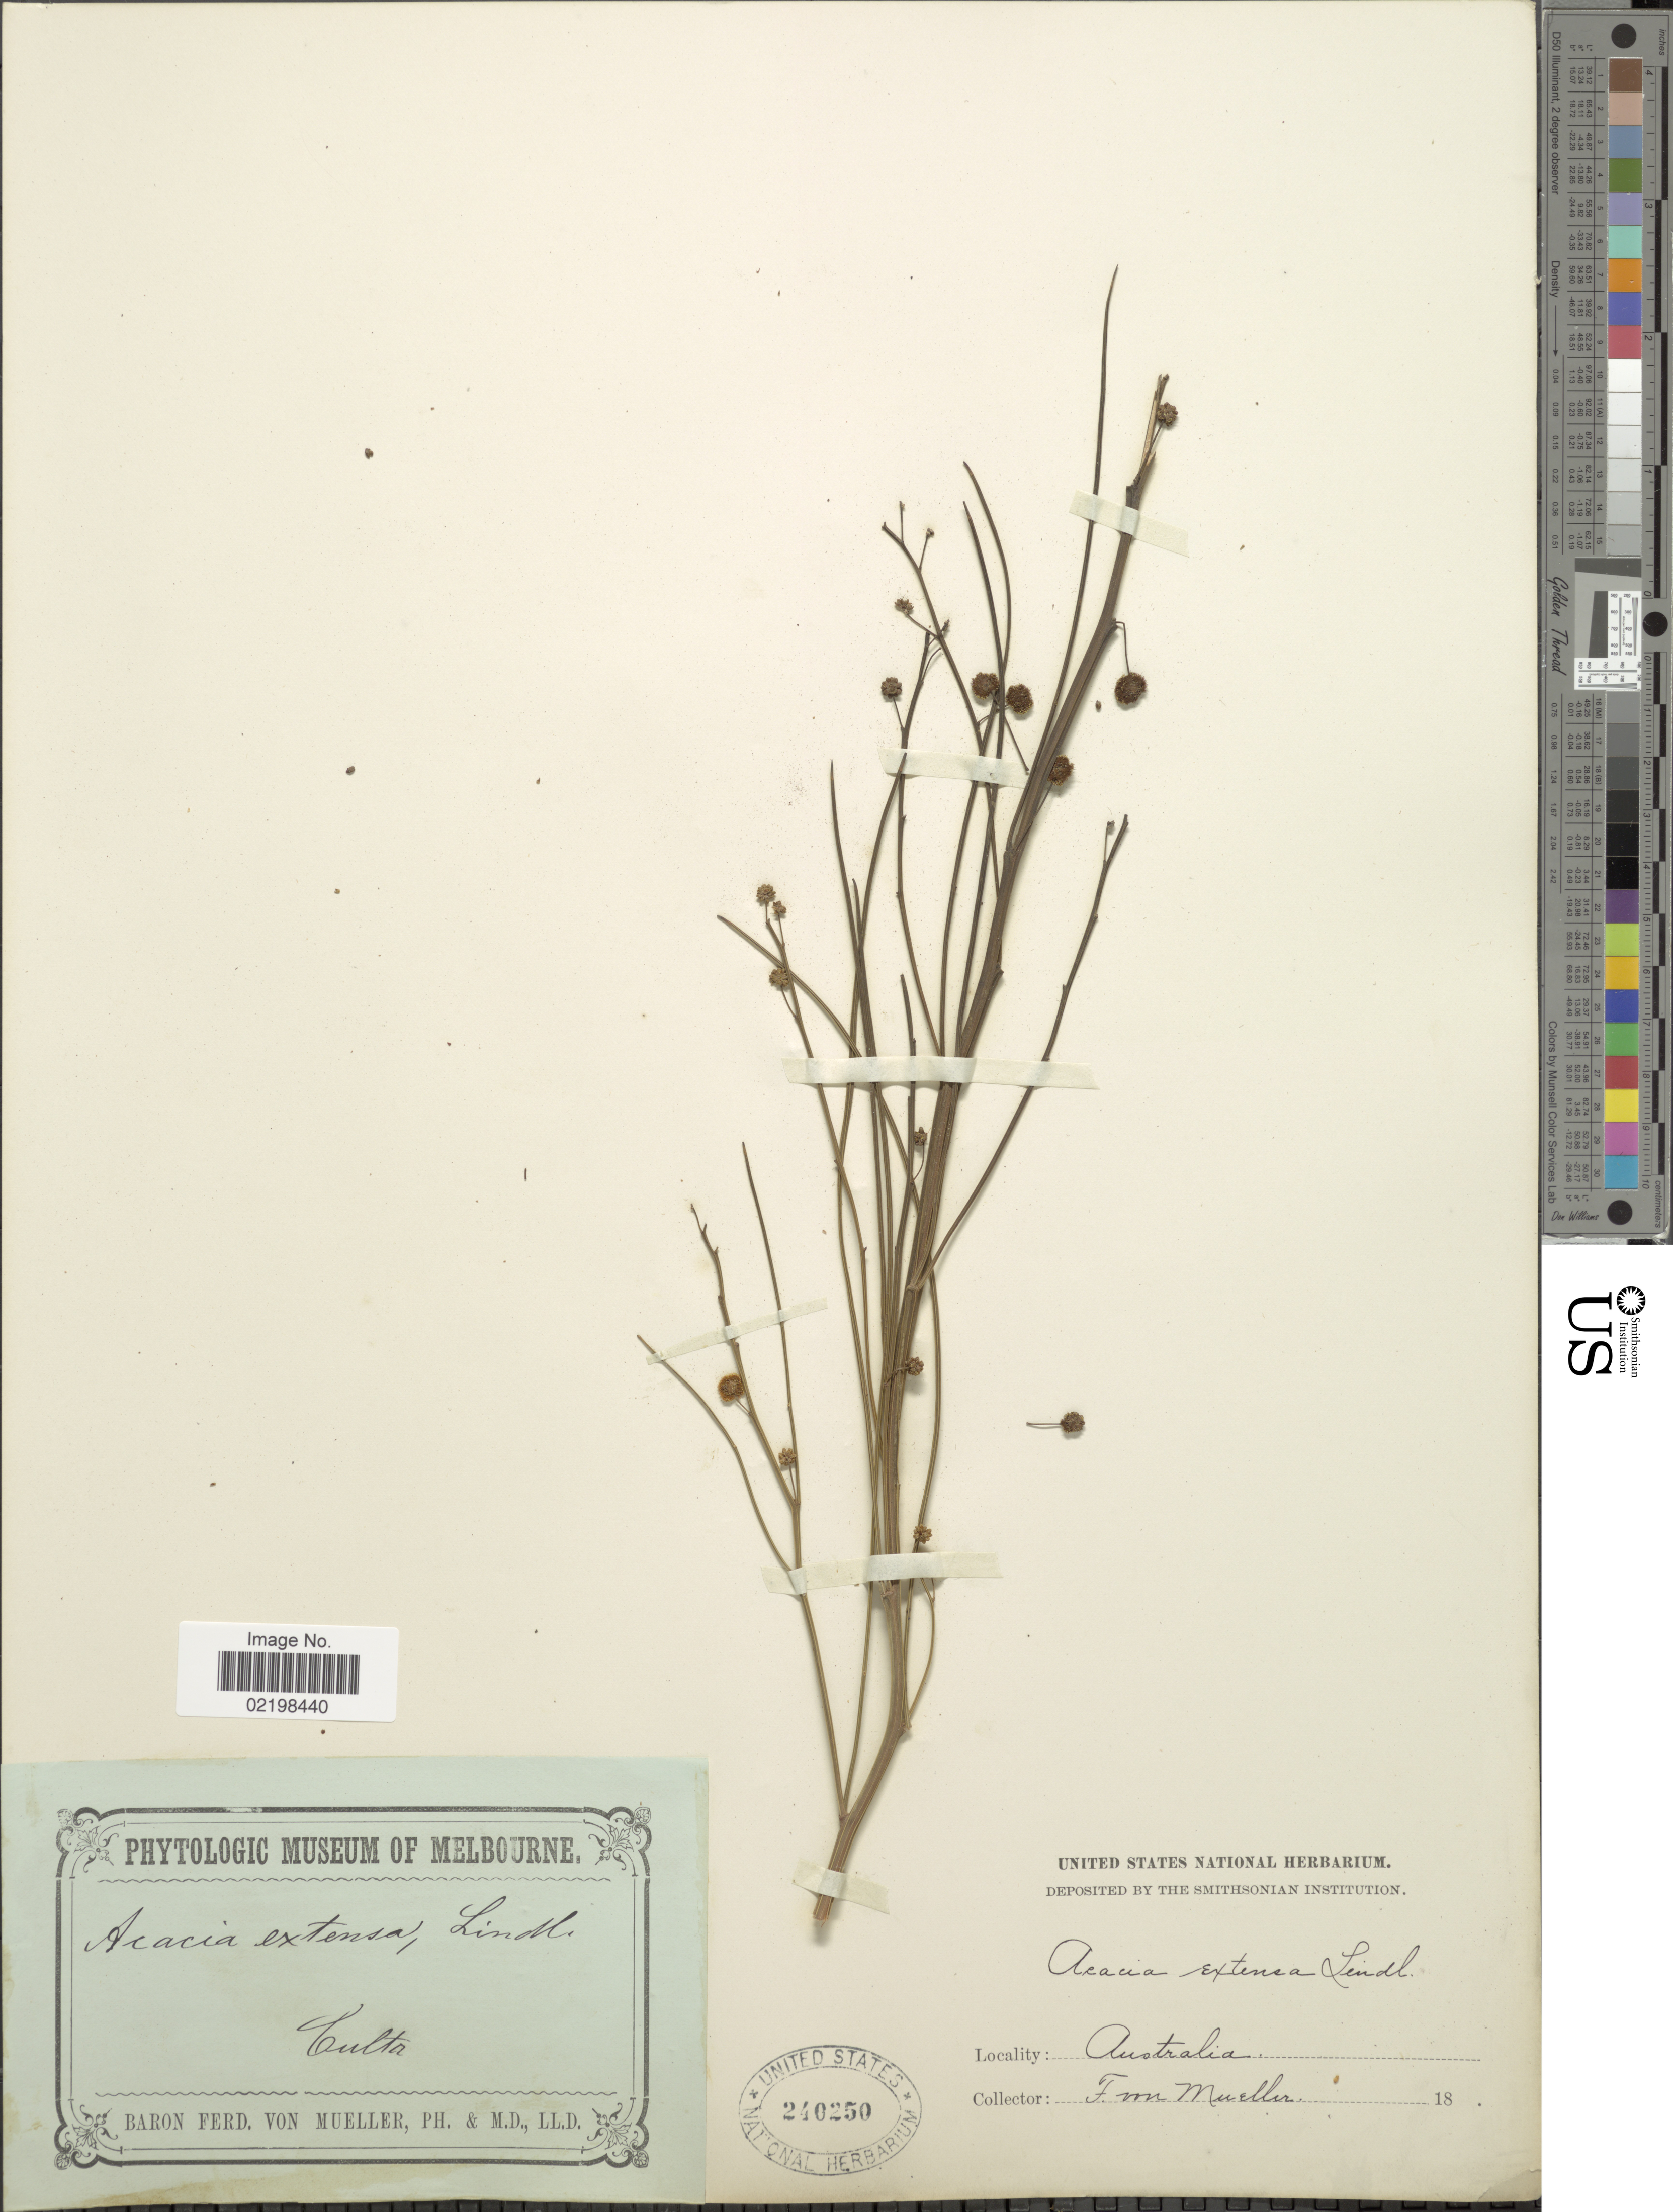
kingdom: Plantae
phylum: Tracheophyta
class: Magnoliopsida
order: Fabales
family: Fabaceae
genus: Acacia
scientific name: Acacia extensa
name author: Lindl.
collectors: F. Mueller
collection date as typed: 18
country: Australia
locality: Australia.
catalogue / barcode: US 240250